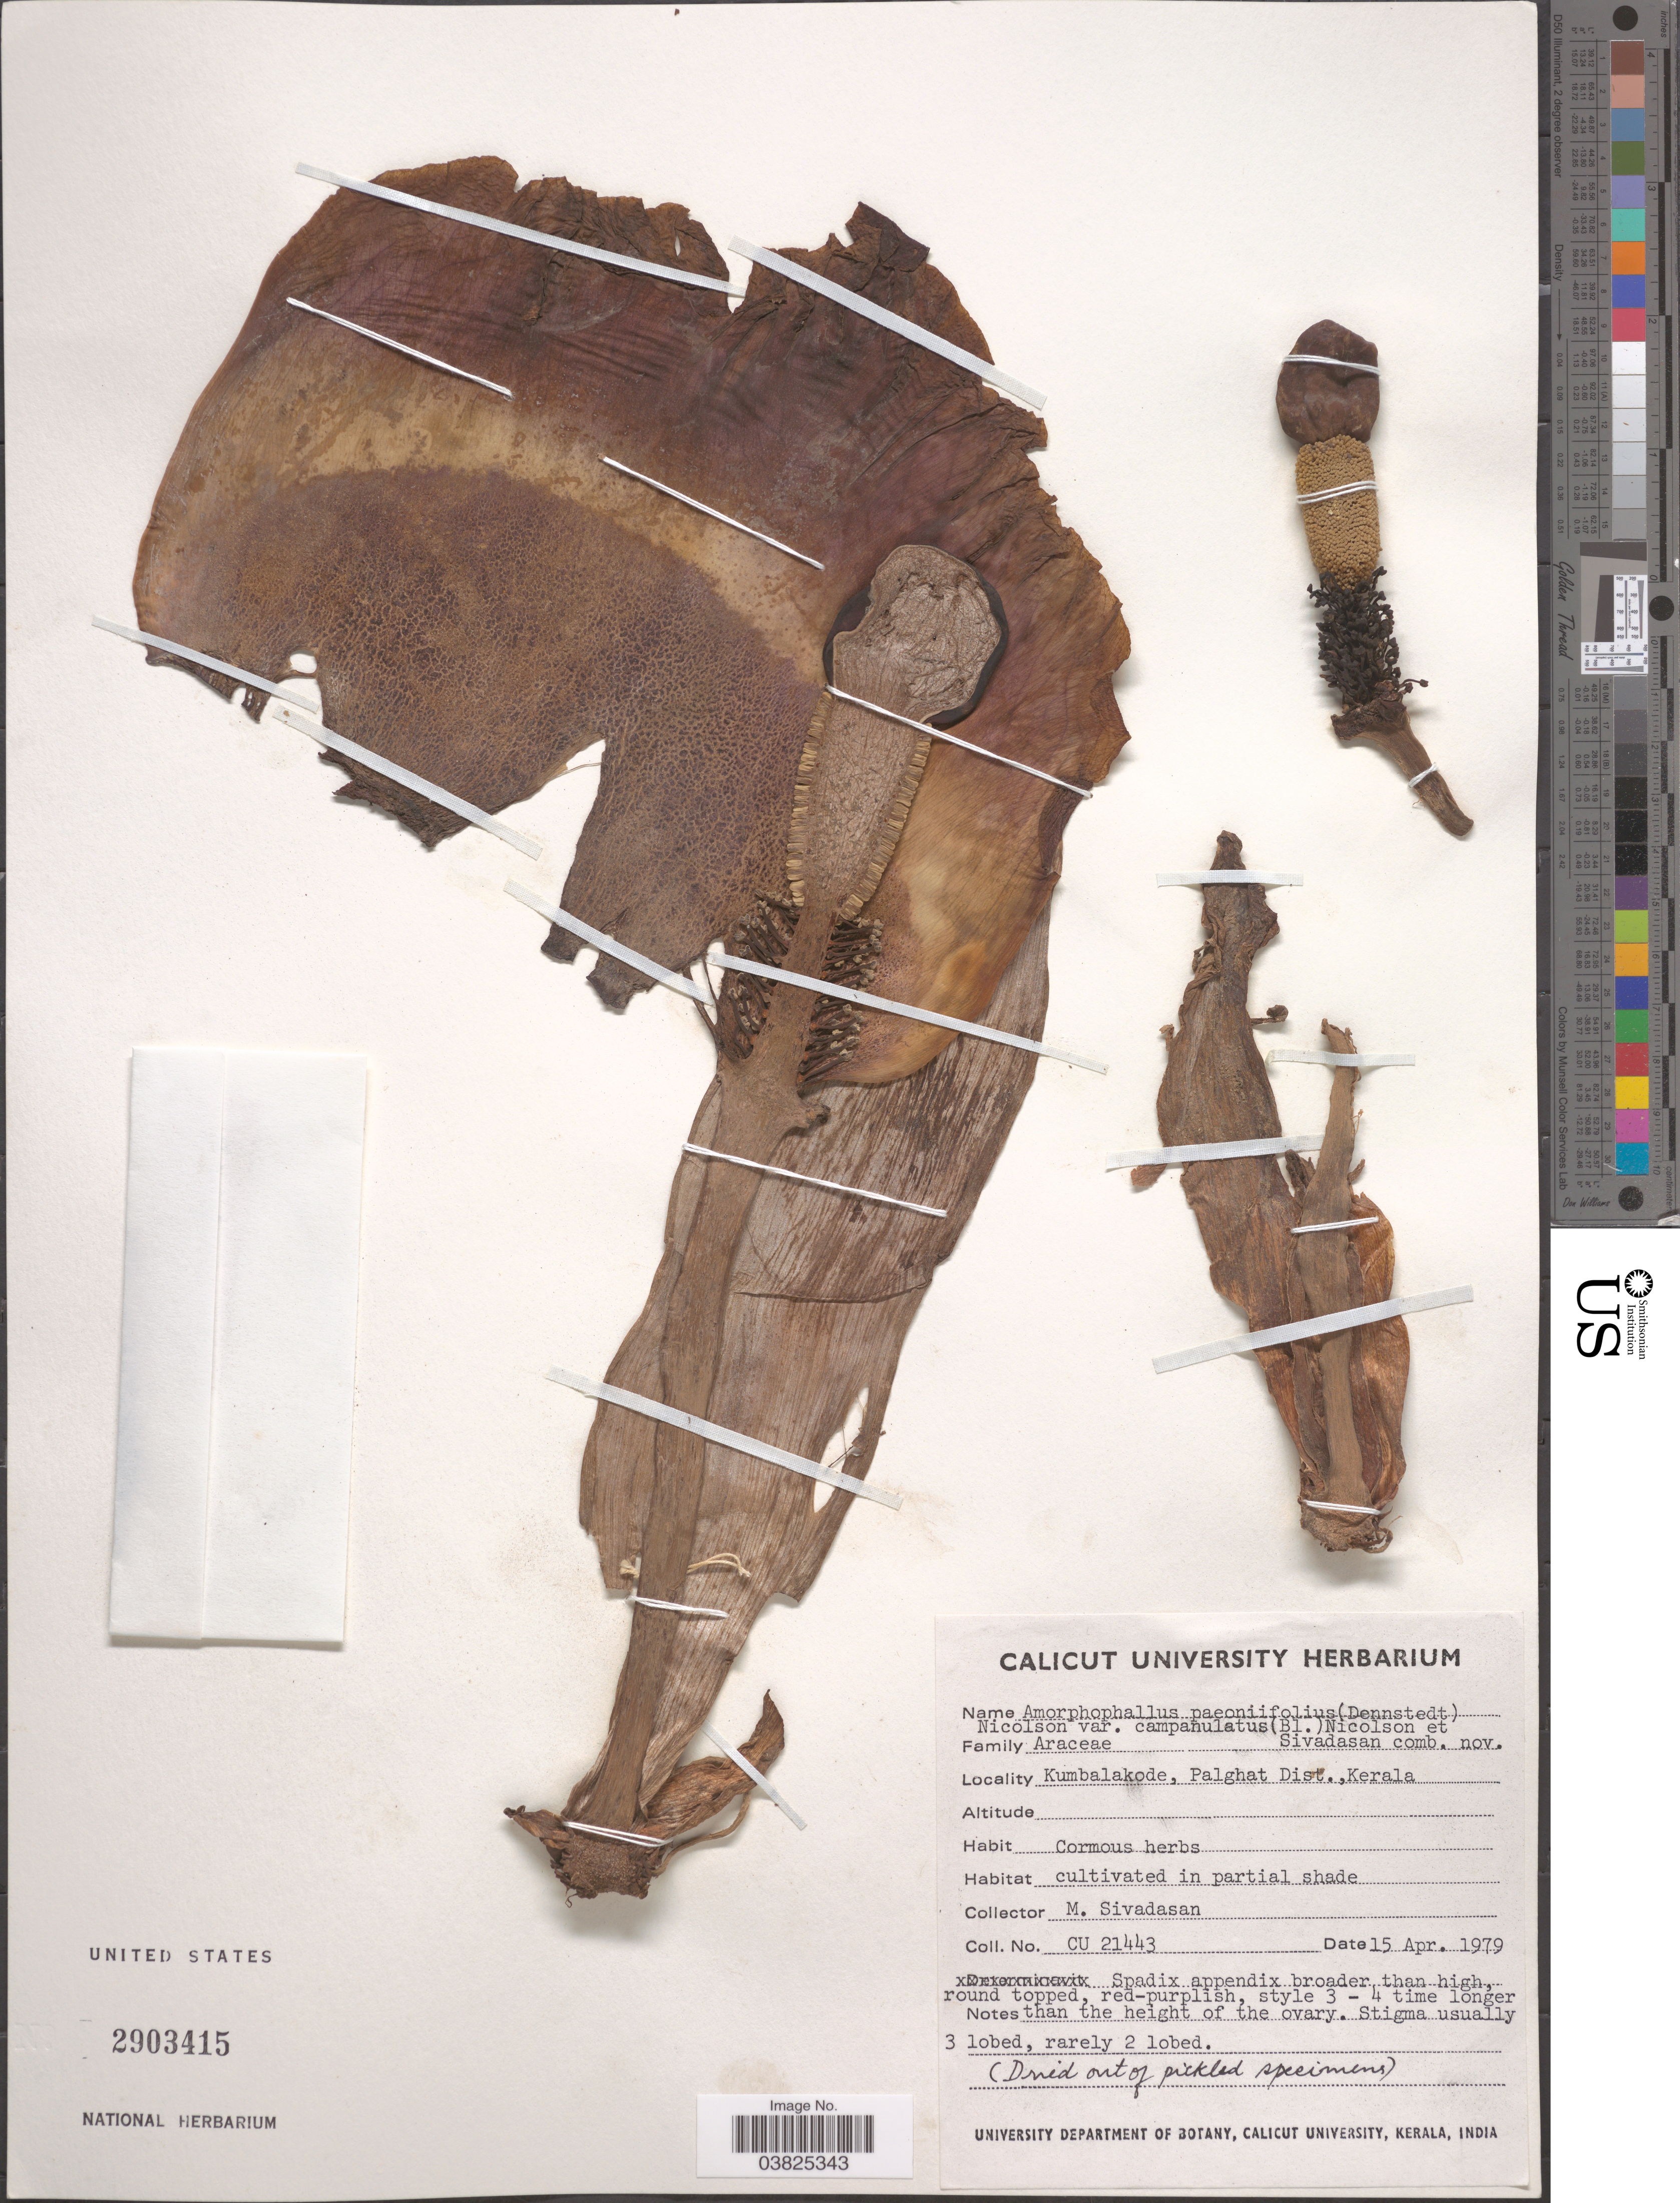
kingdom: Plantae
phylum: Tracheophyta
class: Liliopsida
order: Alismatales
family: Araceae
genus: Amorphophallus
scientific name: Amorphophallus paeoniifolius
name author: (Dennst.) Nicolson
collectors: M. Sivadasan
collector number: CU 21443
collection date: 1979-04-15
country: India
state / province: Kerala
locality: Kumbalakode, Palghat Dist.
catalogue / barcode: US 2903415